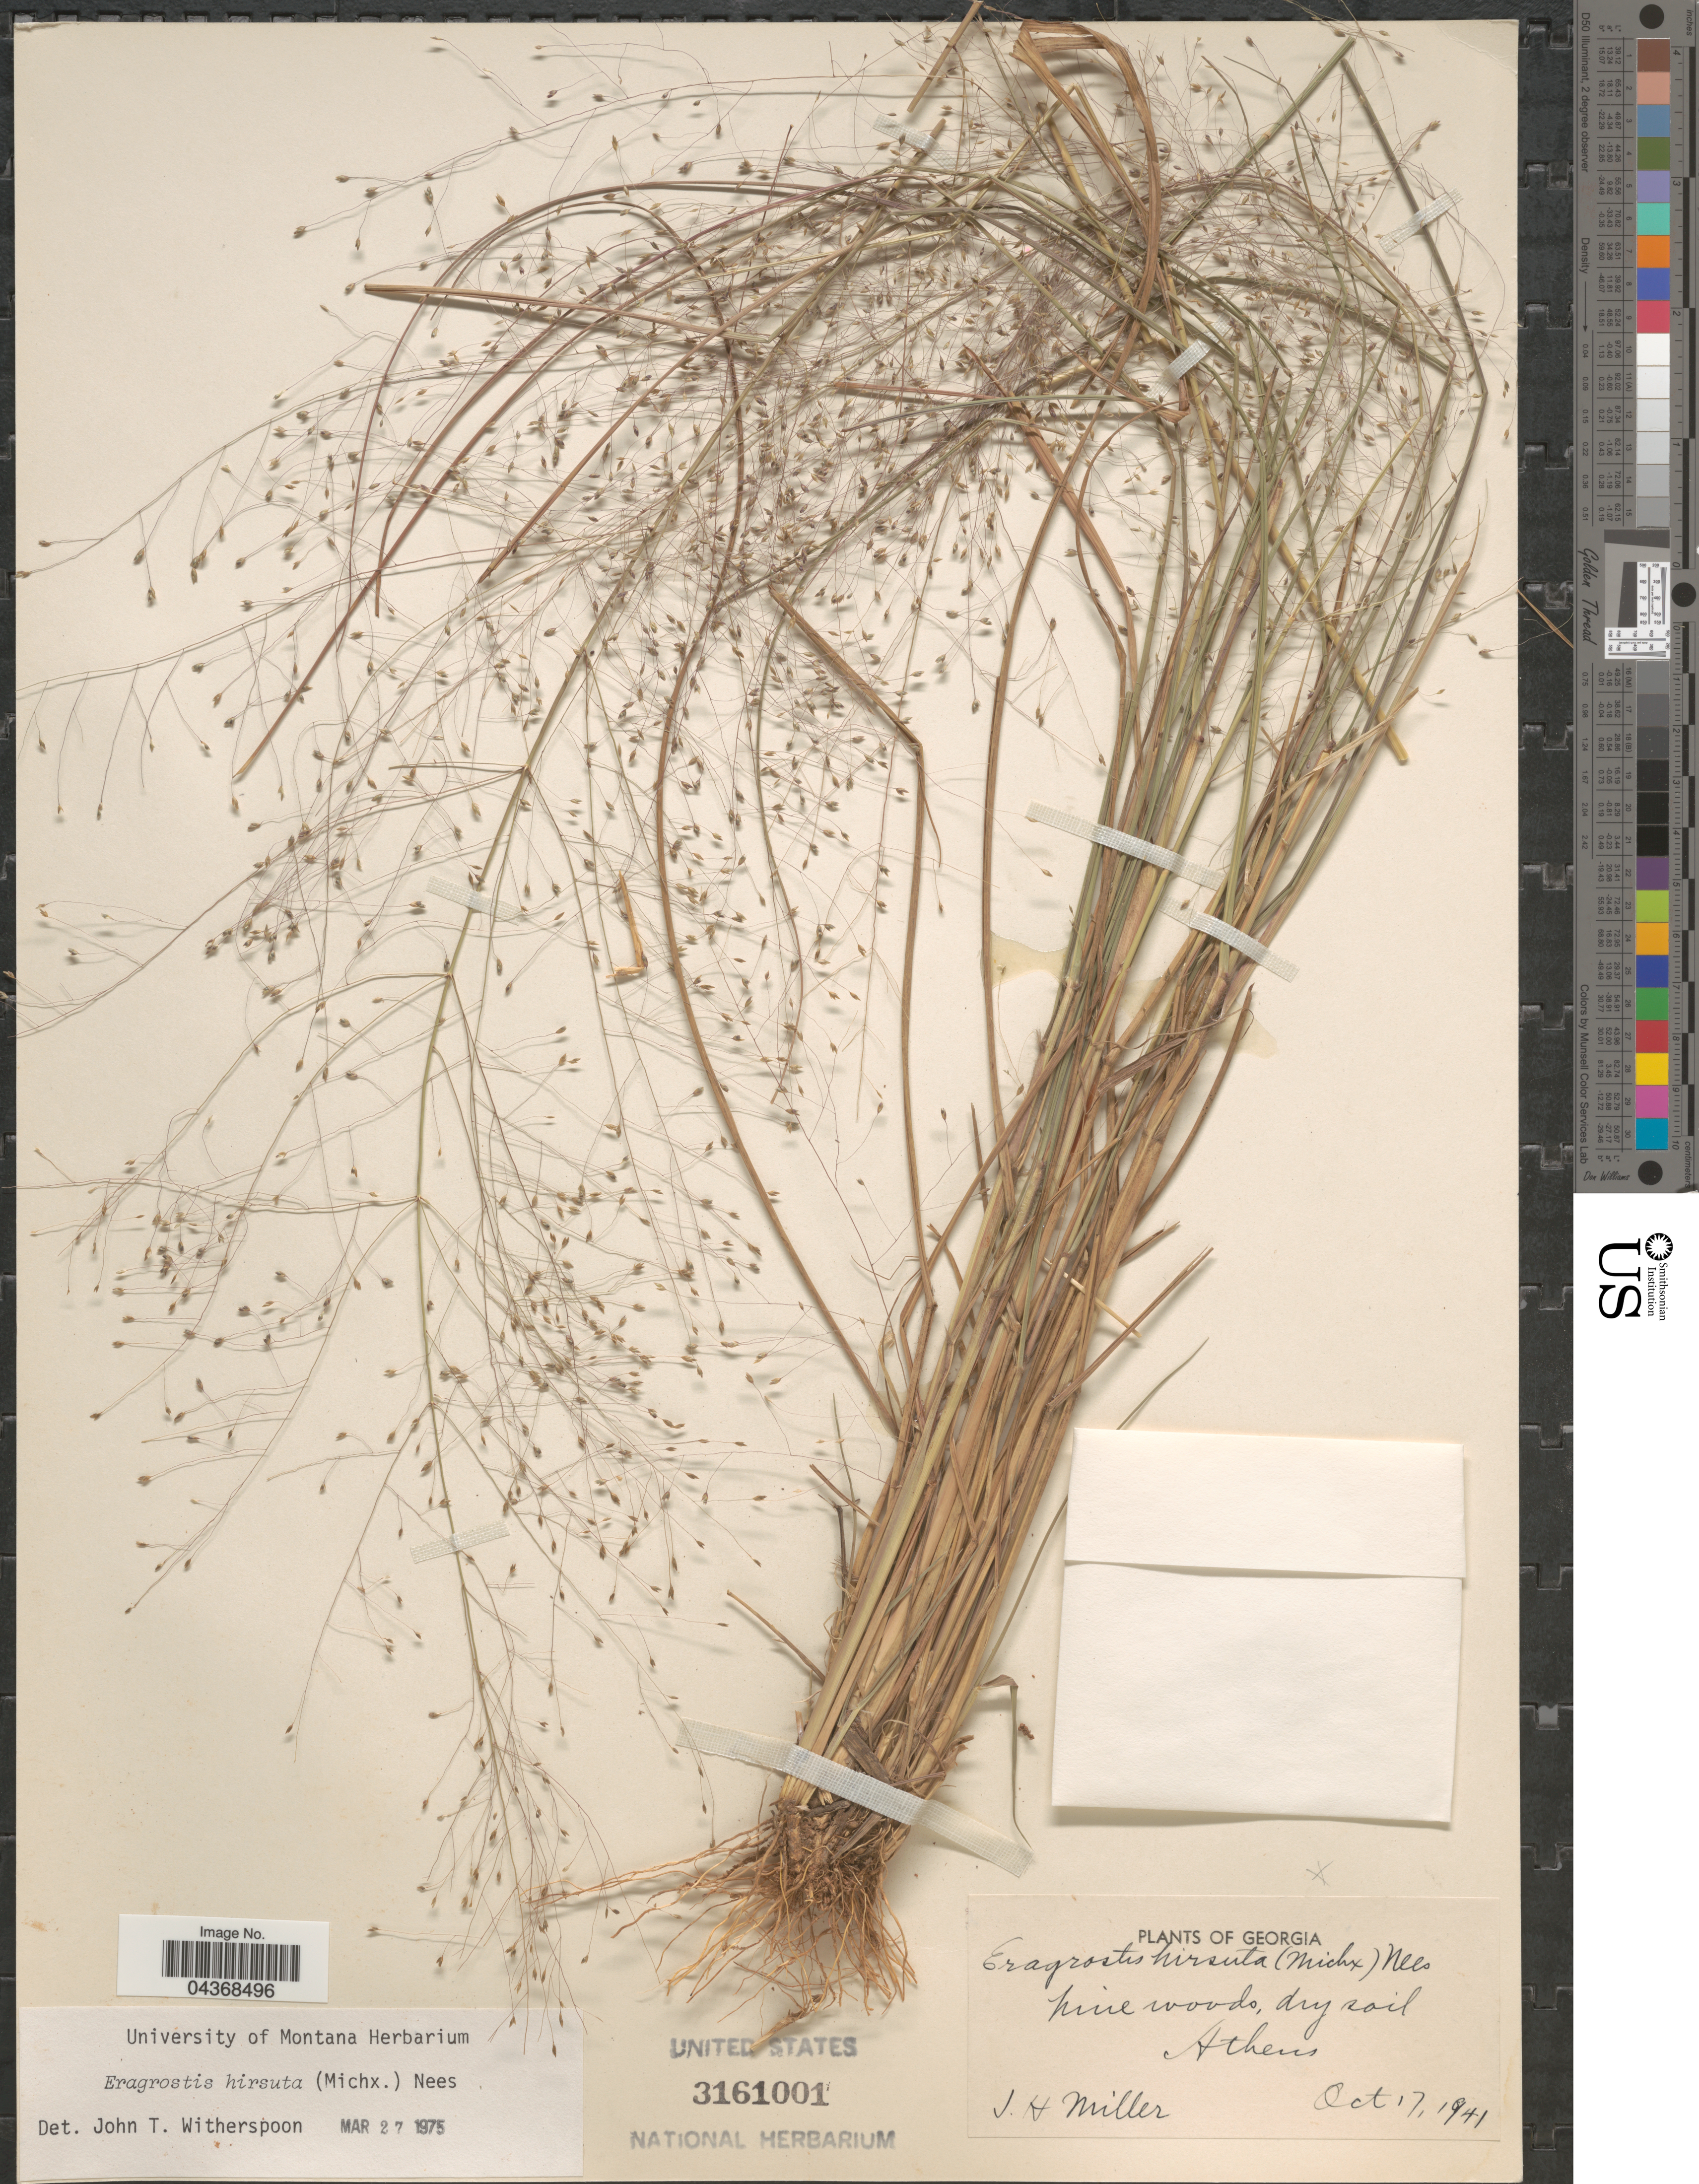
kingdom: Plantae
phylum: Tracheophyta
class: Liliopsida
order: Poales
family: Poaceae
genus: Eragrostis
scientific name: Eragrostis hirsuta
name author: (Michx.) Nees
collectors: J. H. Miller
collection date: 1941-10-17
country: United States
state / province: Georgia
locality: Athens.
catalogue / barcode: US 3161001